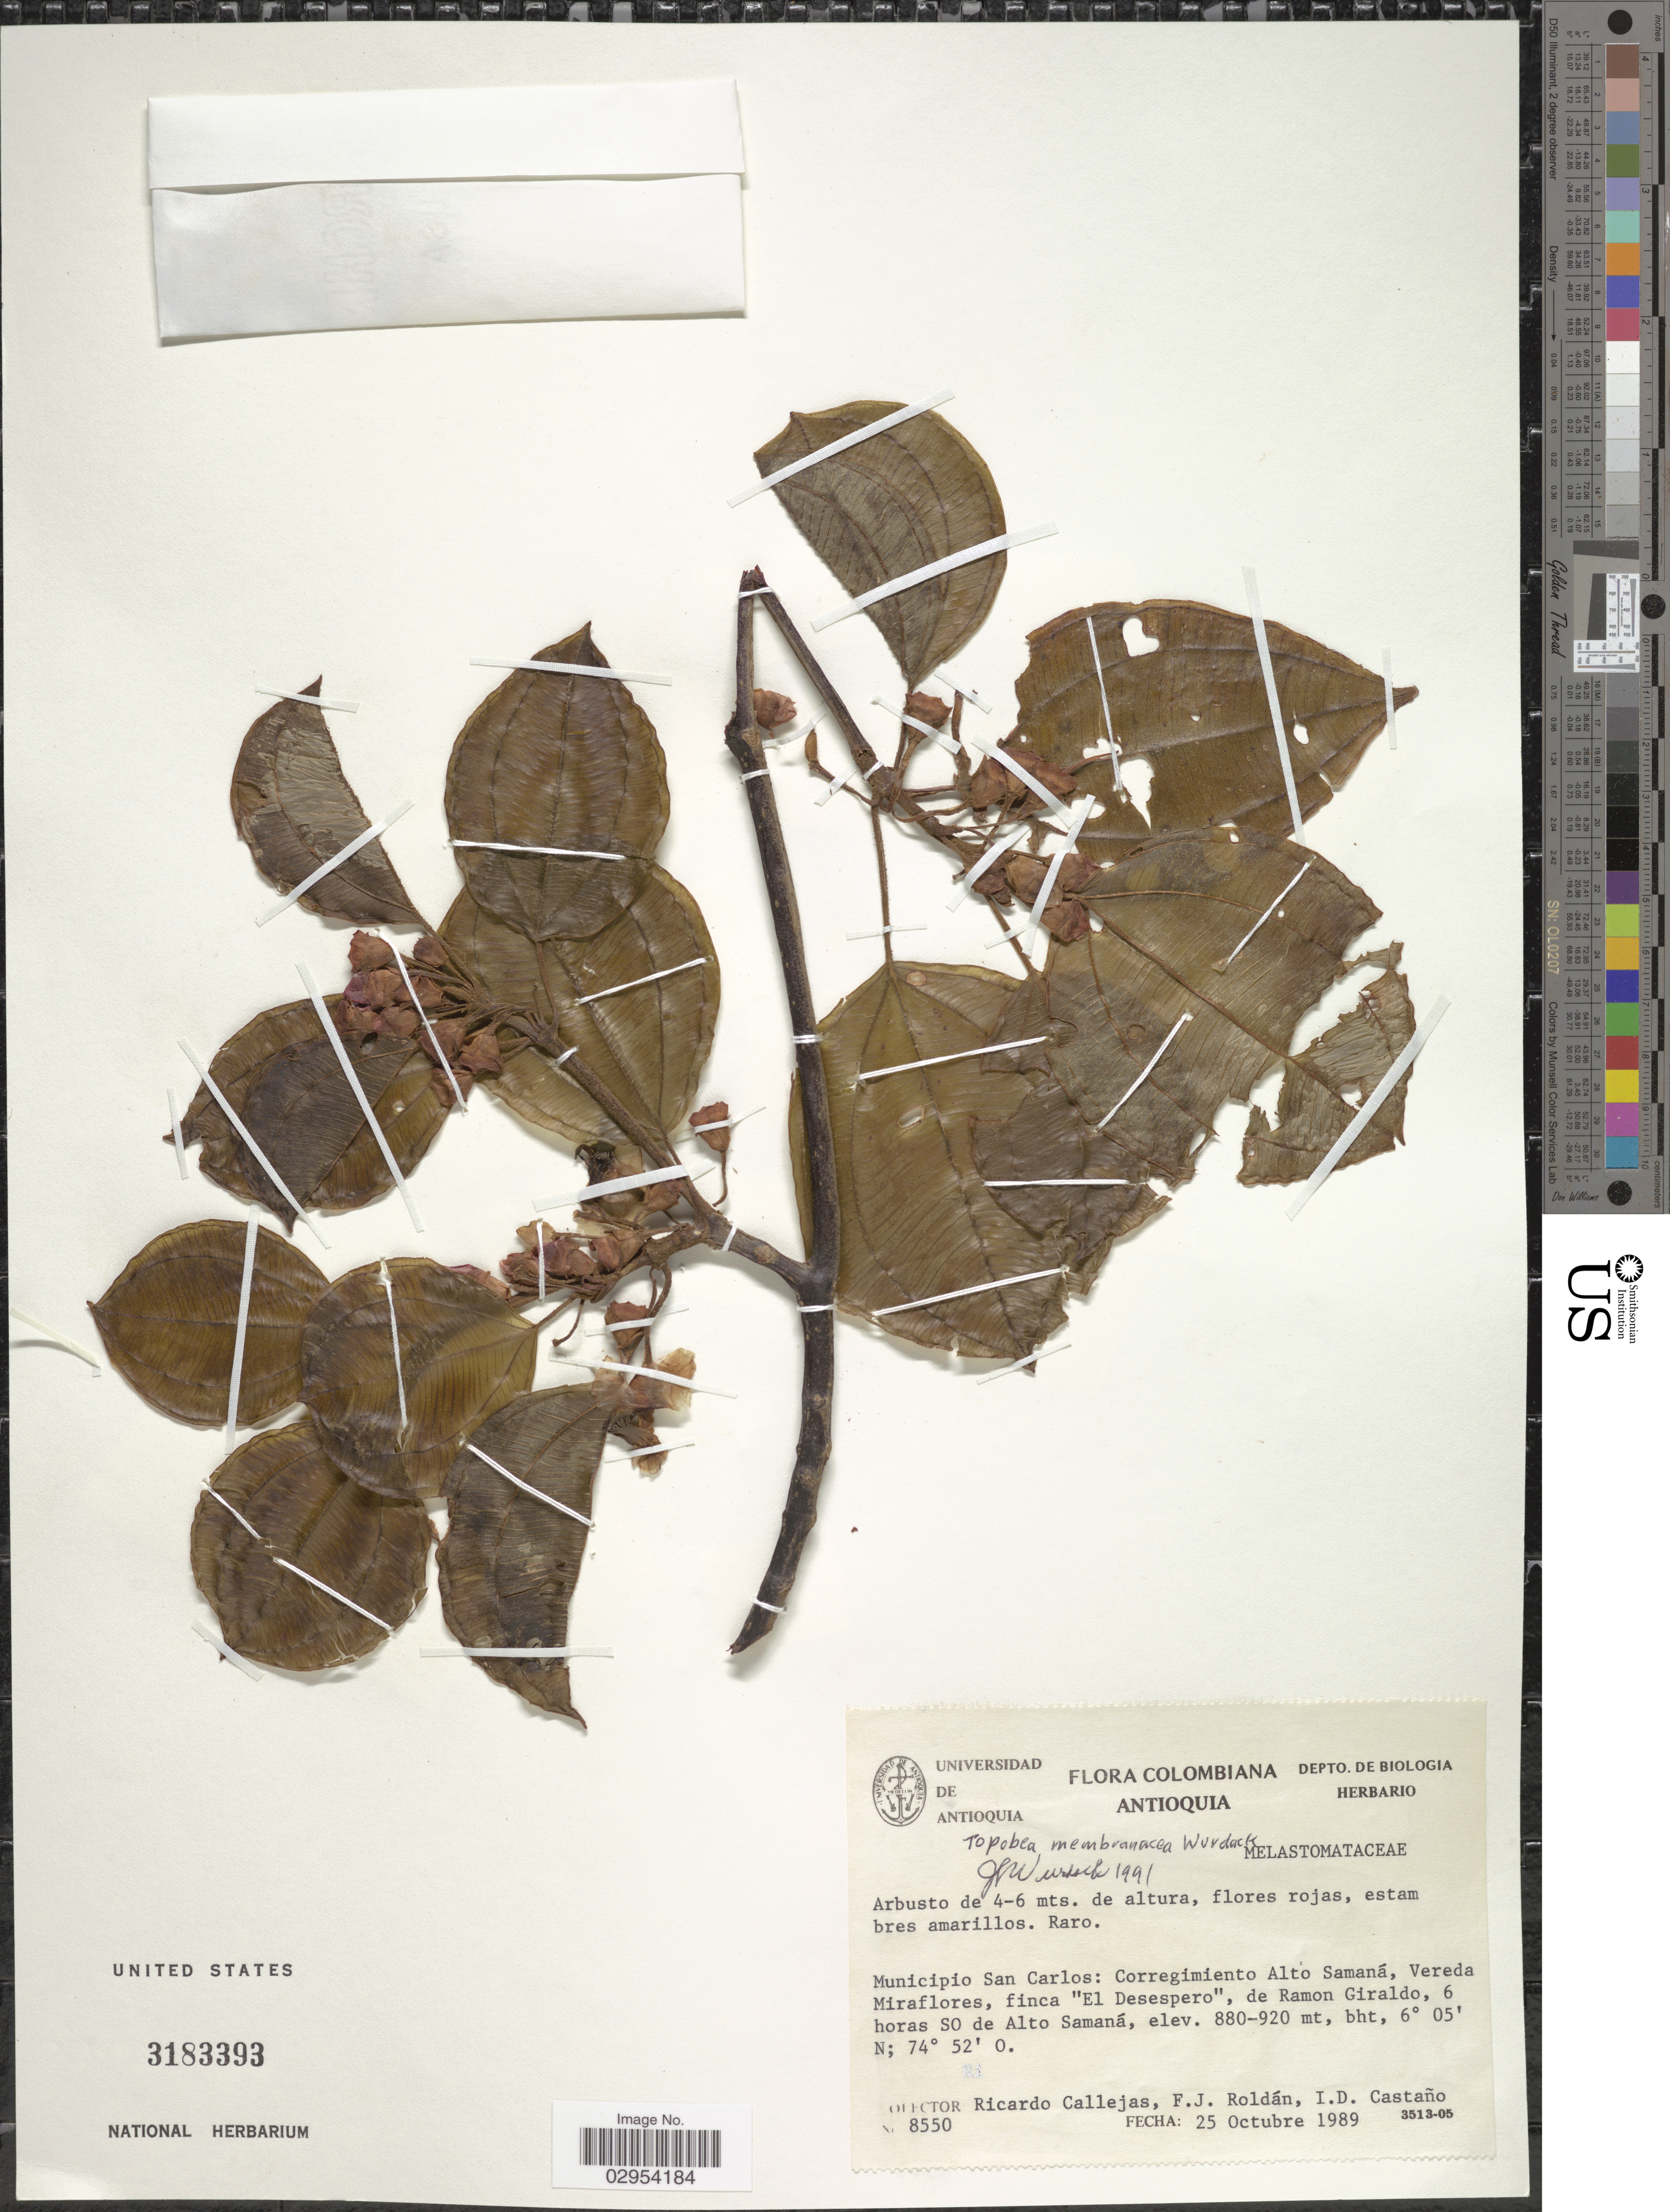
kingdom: Plantae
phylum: Tracheophyta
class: Magnoliopsida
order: Myrtales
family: Melastomataceae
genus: Topobea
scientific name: Topobea membranacea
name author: Wurdack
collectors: R. Callejas, F. J. Roldán & I. Castaño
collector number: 8550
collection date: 1989-10-25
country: Colombia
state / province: Antioquia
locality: Municipio San Carlos: Corregimiento Alto Samaná, Vereda Miraflores, finca "El Desespero", de Ramon Giraldo, 6 horas SO de Alto Samaná.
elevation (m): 880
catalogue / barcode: US 3183393